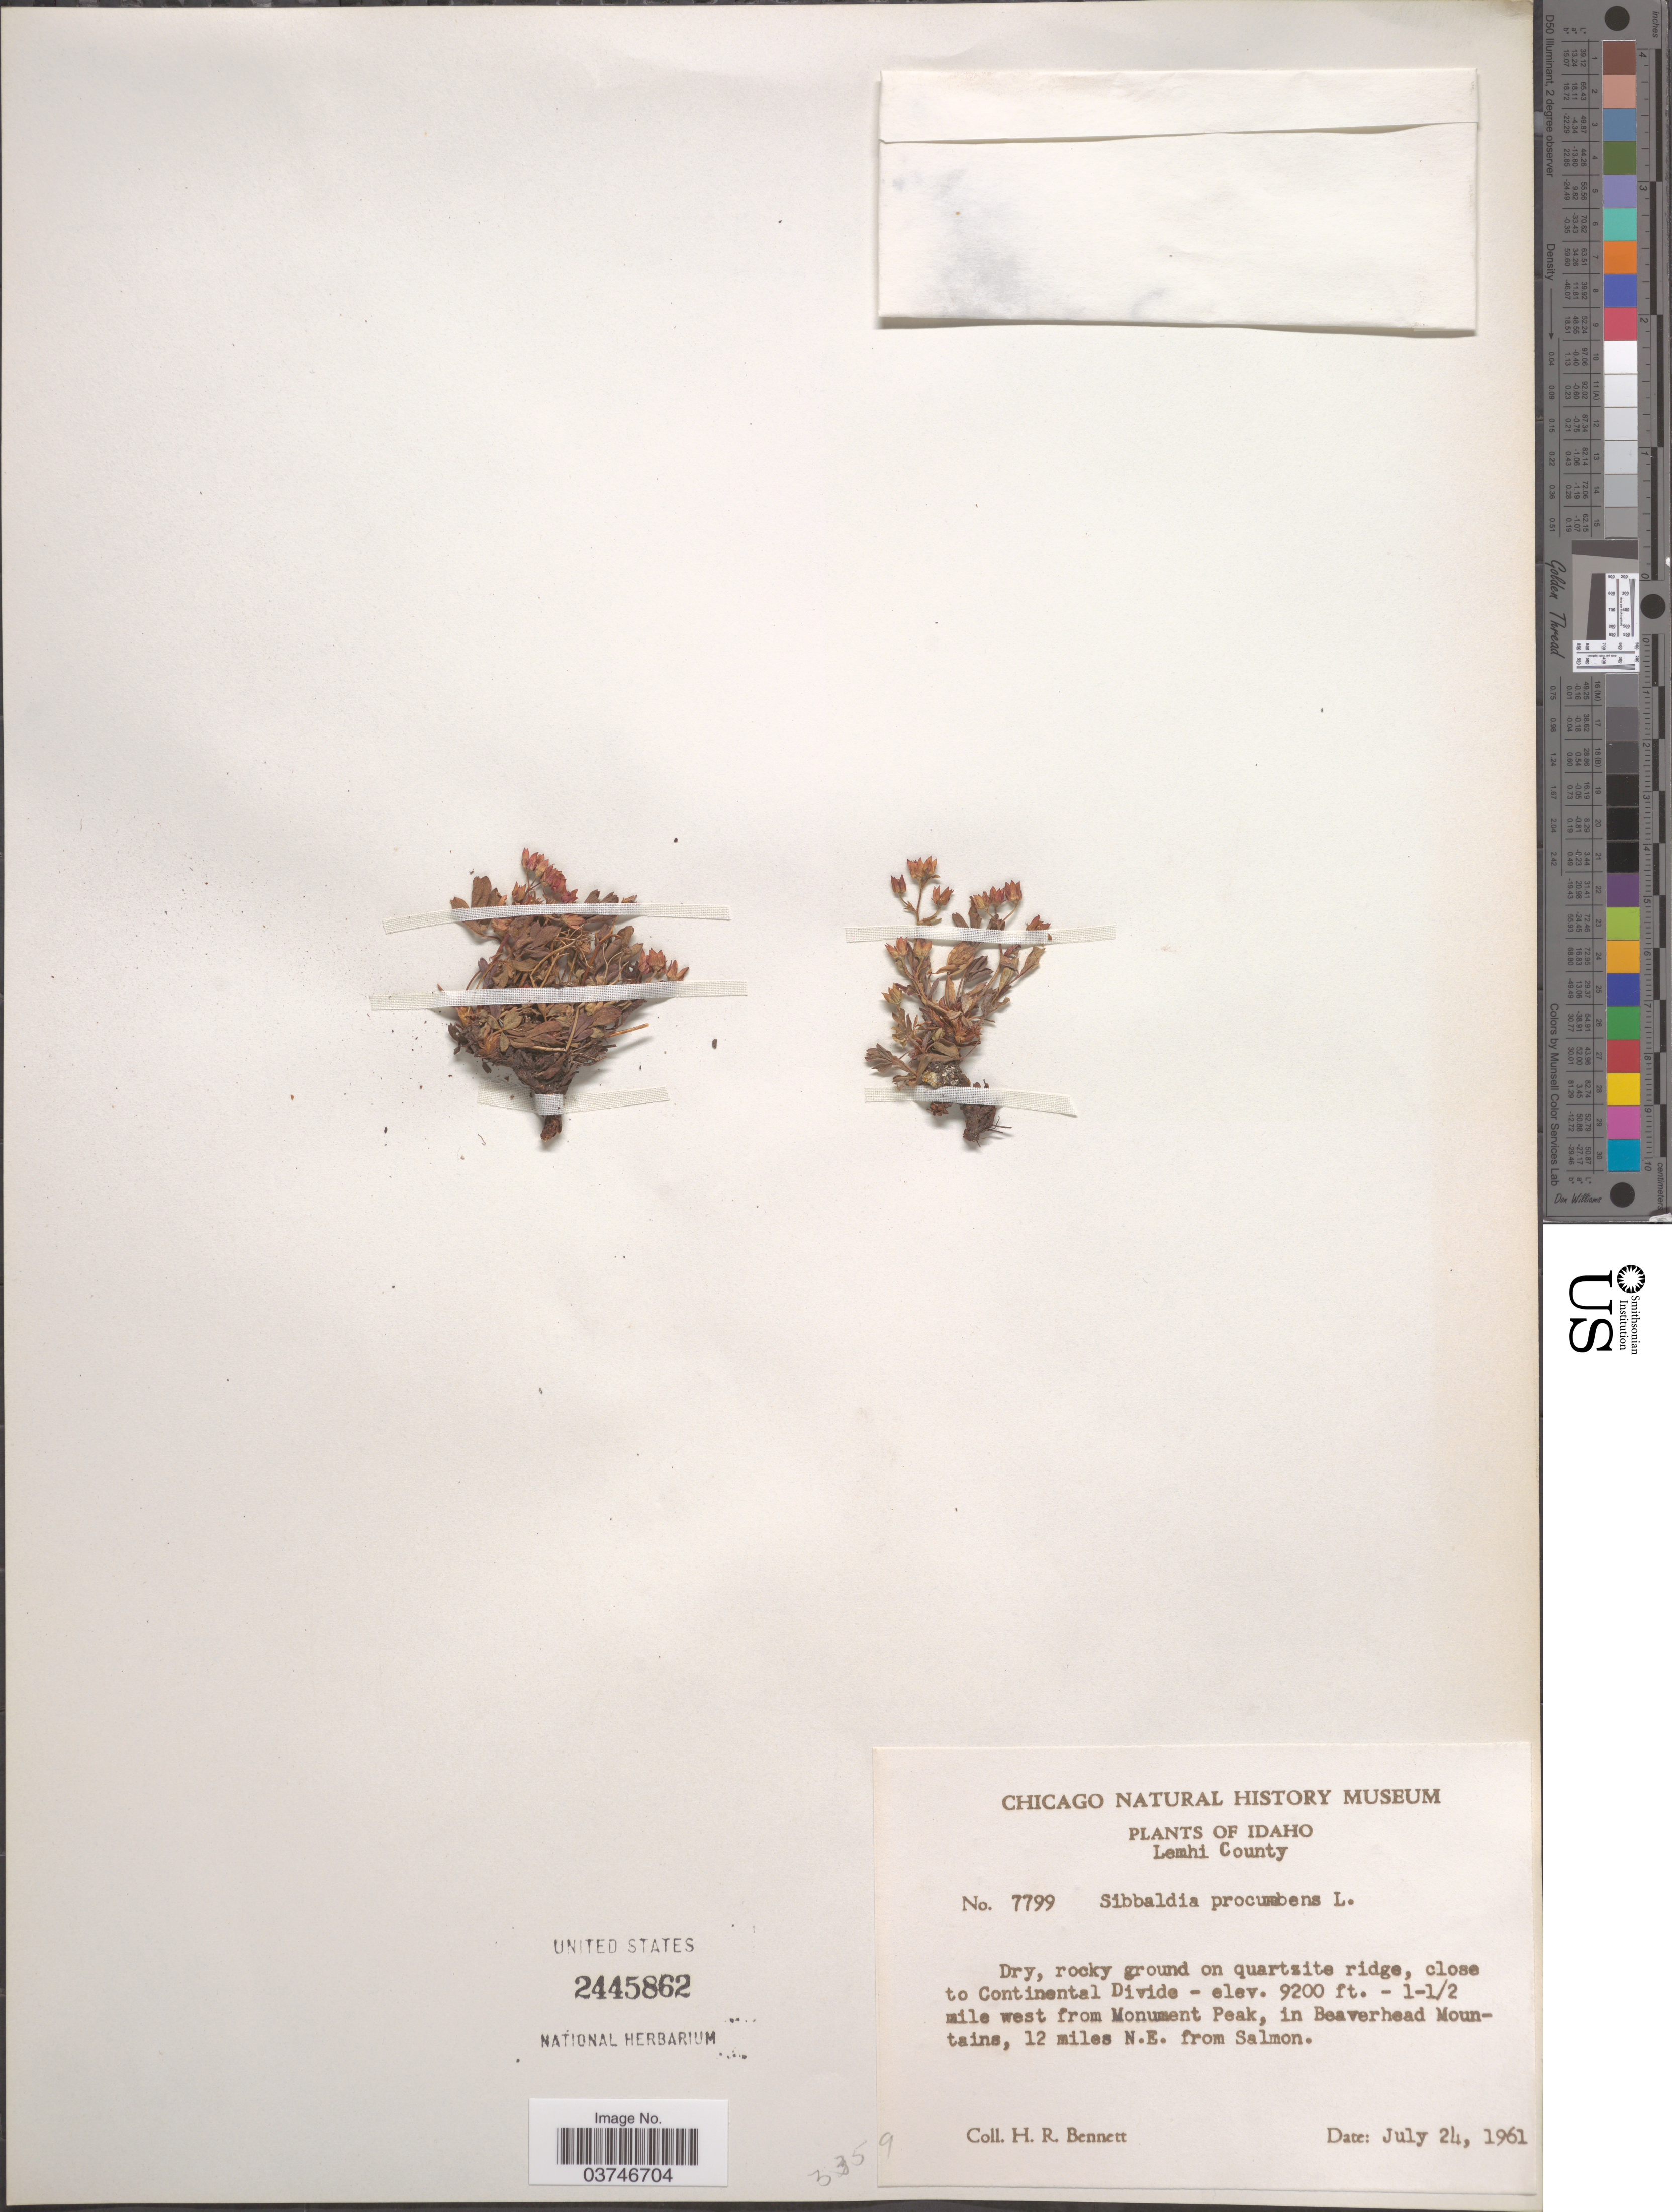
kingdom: Plantae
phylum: Tracheophyta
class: Magnoliopsida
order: Rosales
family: Rosaceae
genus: Sibbaldia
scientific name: Sibbaldia procumbens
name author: L.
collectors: H. R. Bennett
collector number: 7799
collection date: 1961-07-24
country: United States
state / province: Idaho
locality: Lemhi County. Dry, rocky ground on quartzite ridge, close to Continental Divide. 1-½ mile west from Monument Peak, in Beaverhead Mountains, 12 miles N.E. from Salmon.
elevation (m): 2804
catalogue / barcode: US 2445862